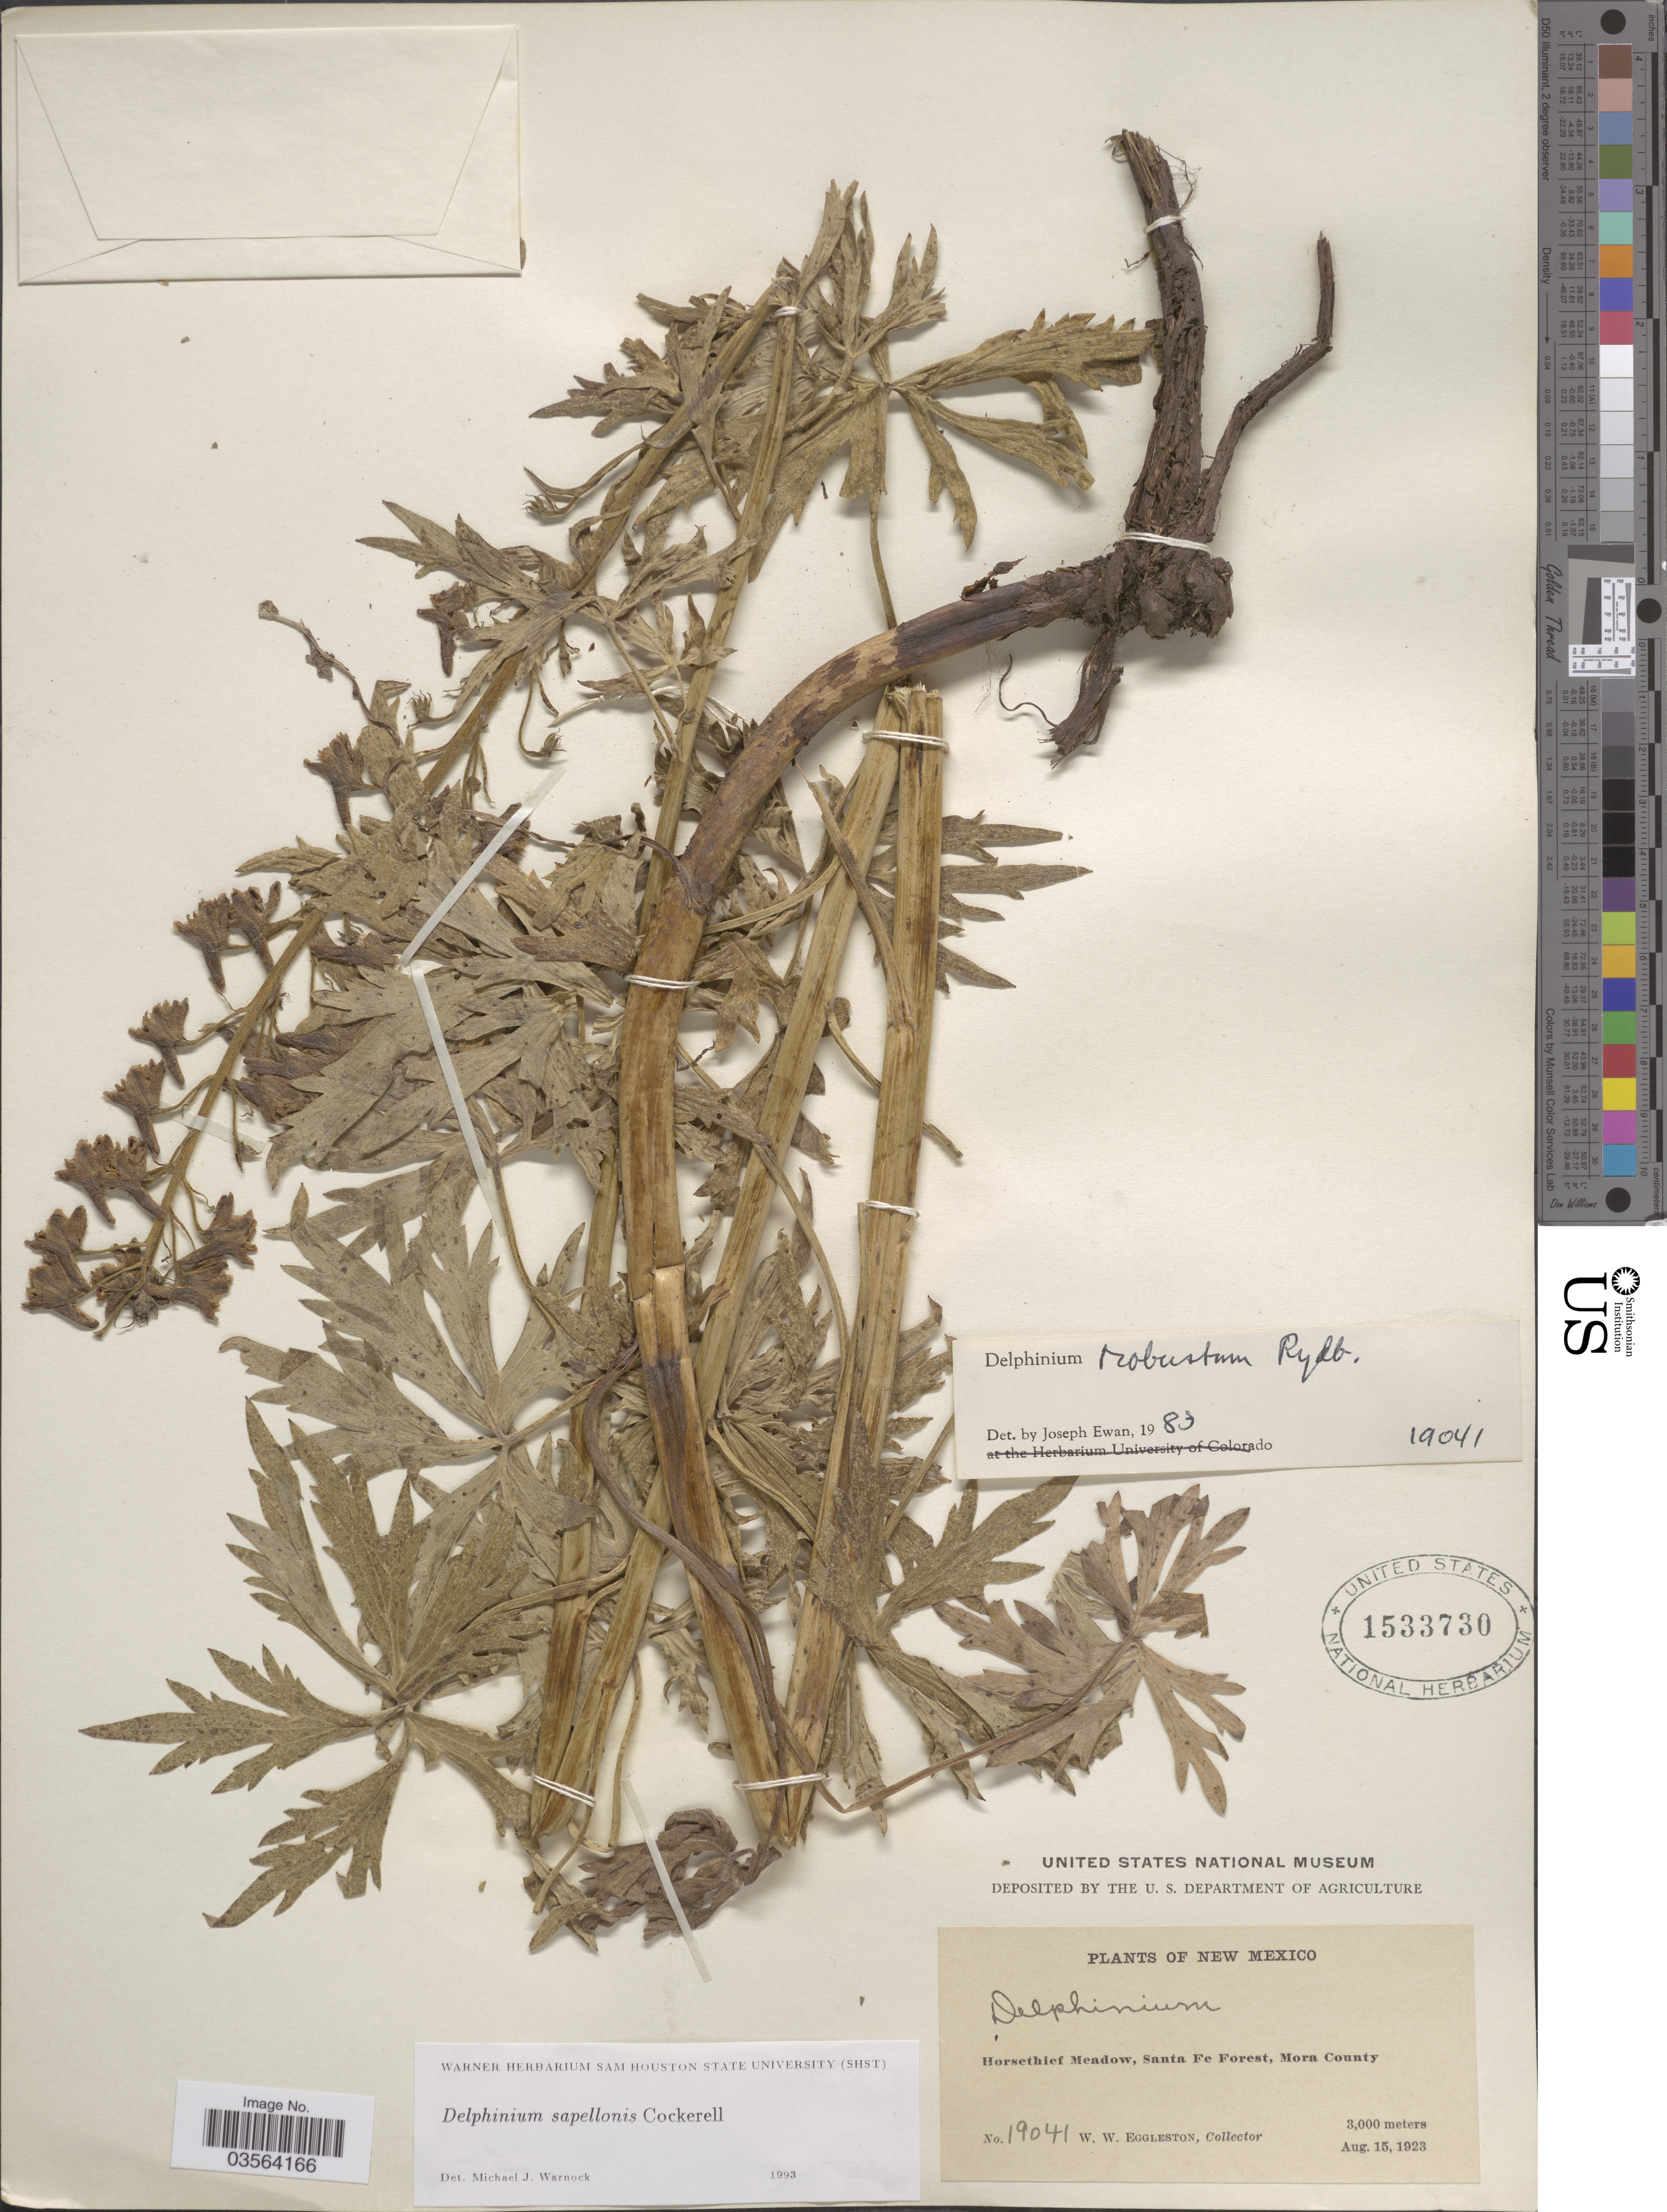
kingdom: Plantae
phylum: Tracheophyta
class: Magnoliopsida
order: Ranunculales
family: Ranunculaceae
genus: Delphinium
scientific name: Delphinium sapellonis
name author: Cockerell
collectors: W. W. Eggleston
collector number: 19041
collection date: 1923-08-15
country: United States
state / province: New Mexico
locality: Horsethief Meadow, Santa Fe Forest, Mora County.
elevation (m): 3000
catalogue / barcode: US 1533730